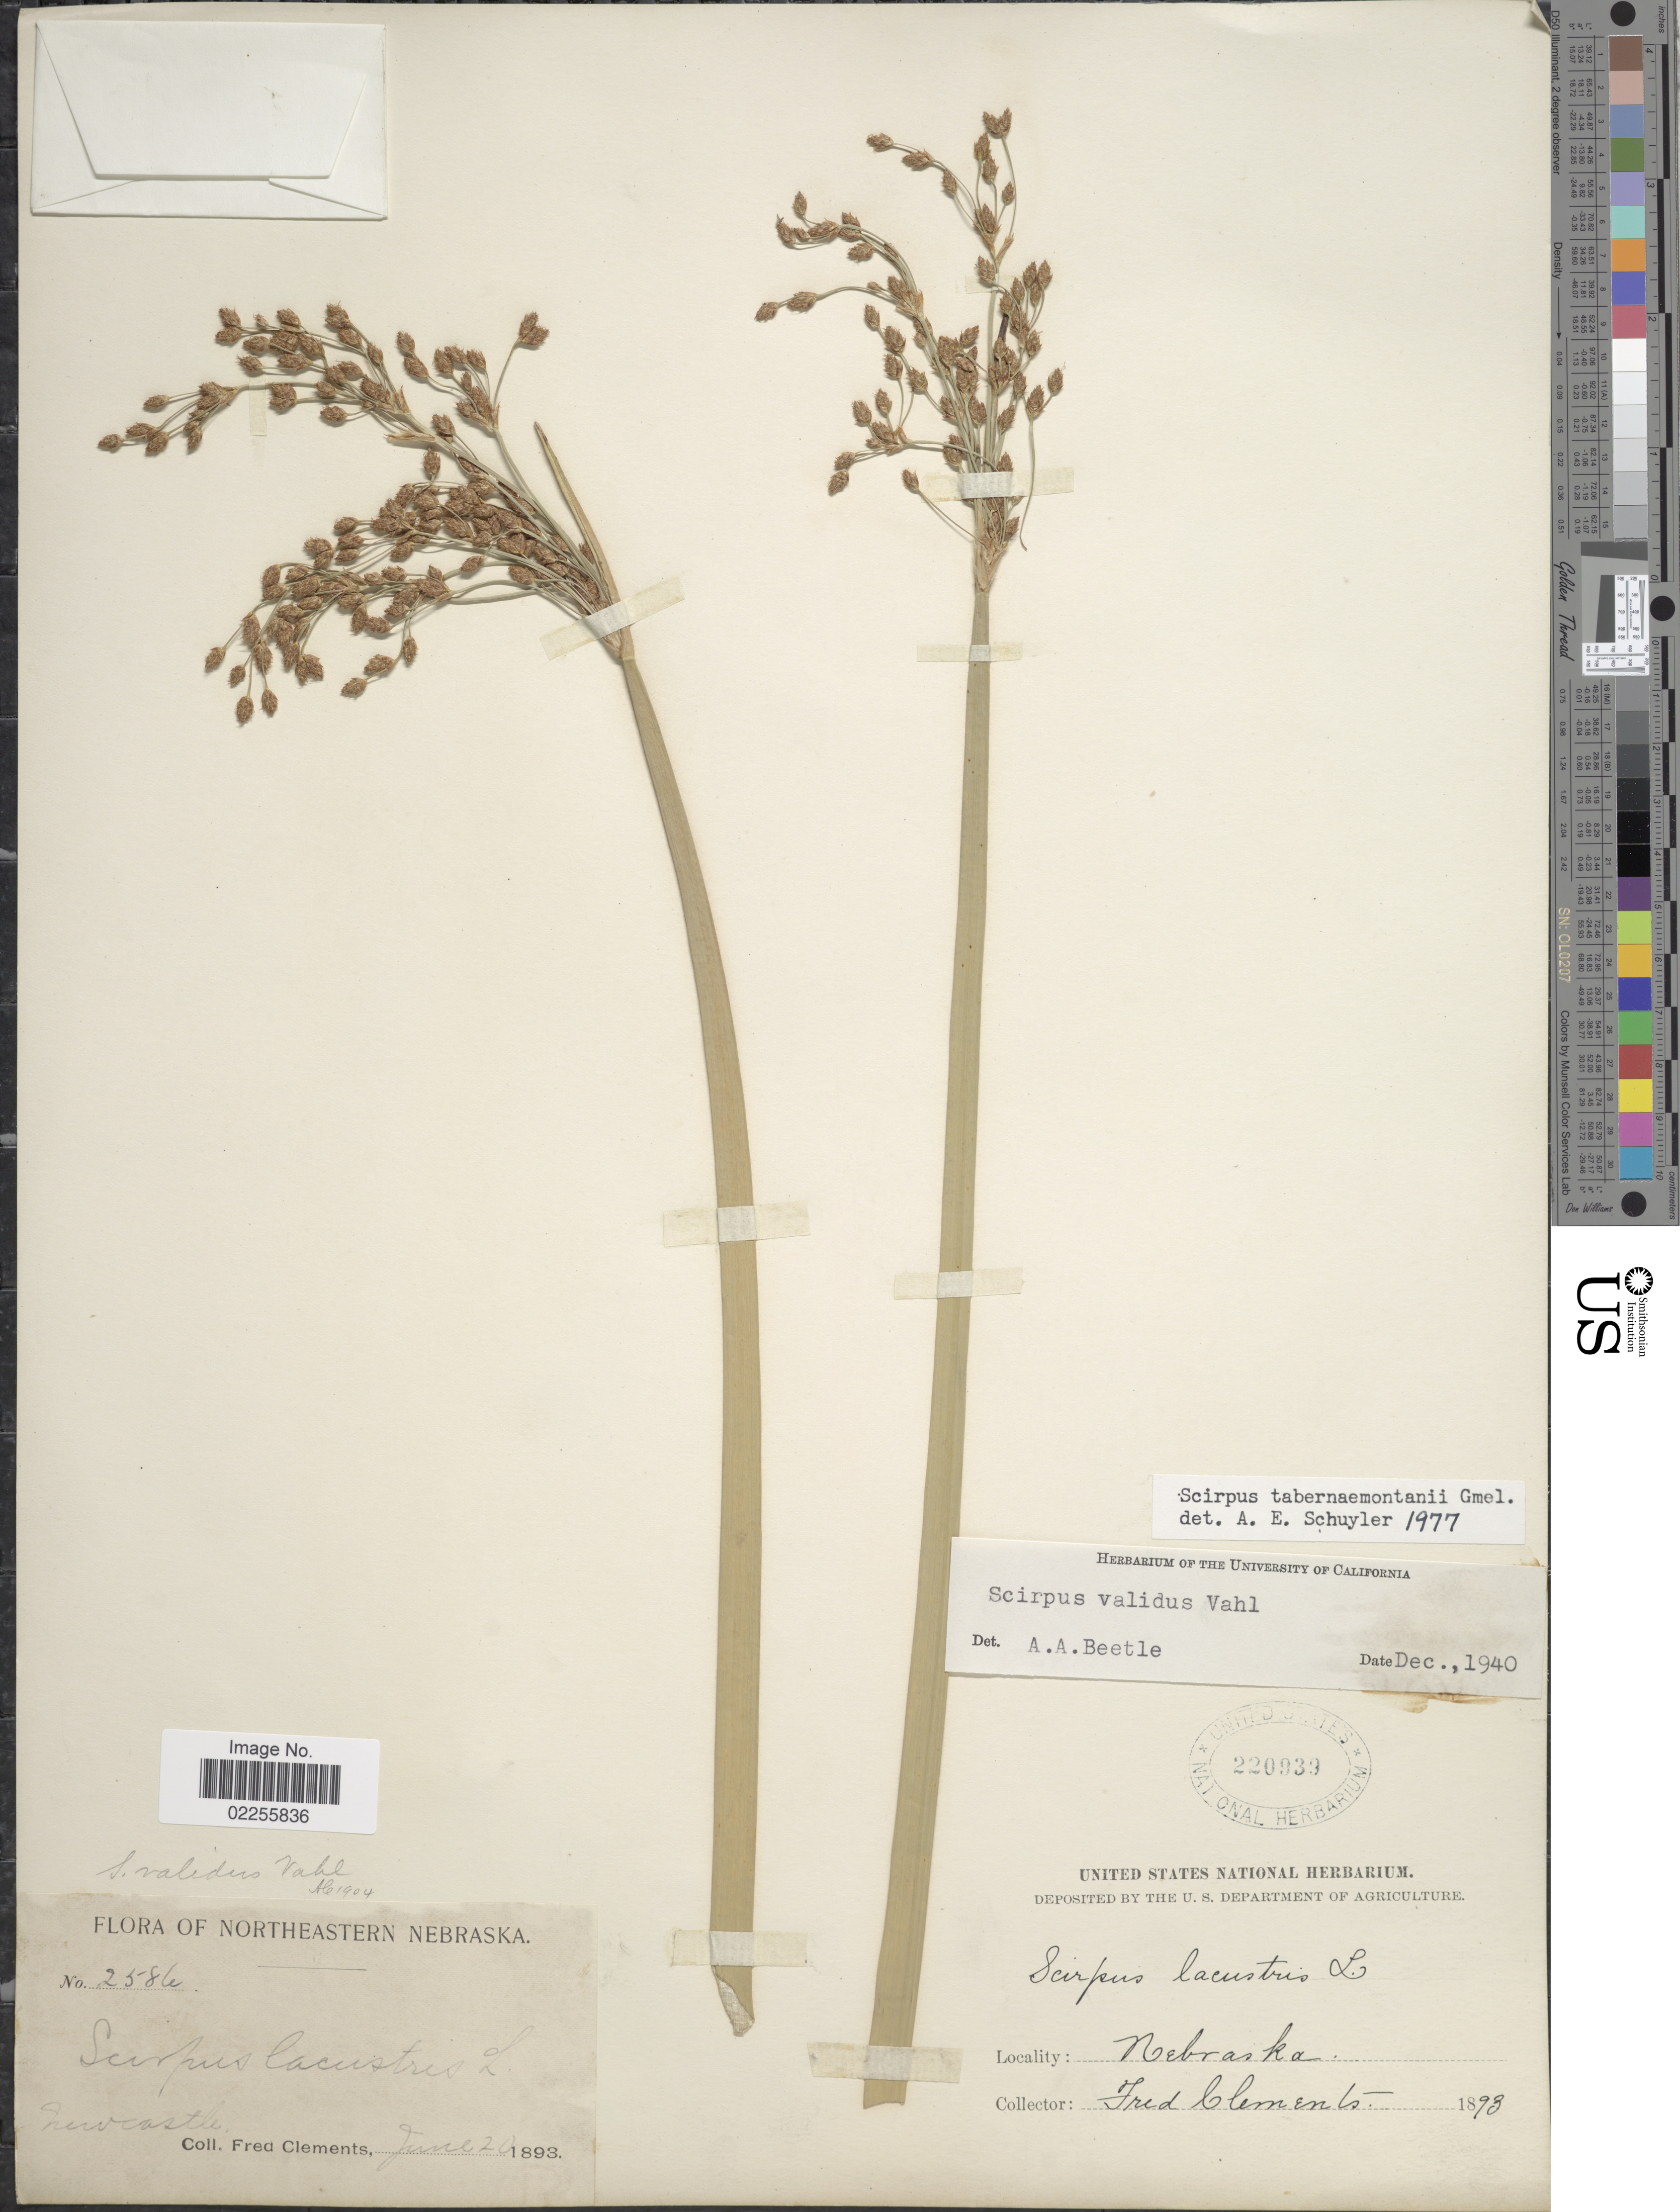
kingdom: Plantae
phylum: Tracheophyta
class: Liliopsida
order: Poales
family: Cyperaceae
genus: Schoenoplectus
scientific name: Schoenoplectus tabernaemontani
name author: (C.C. Gmel.) Palla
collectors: F. Clements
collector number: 258te*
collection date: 1893-06-20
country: United States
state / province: Nebraska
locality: Northeastern Nebraska.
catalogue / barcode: US 220939